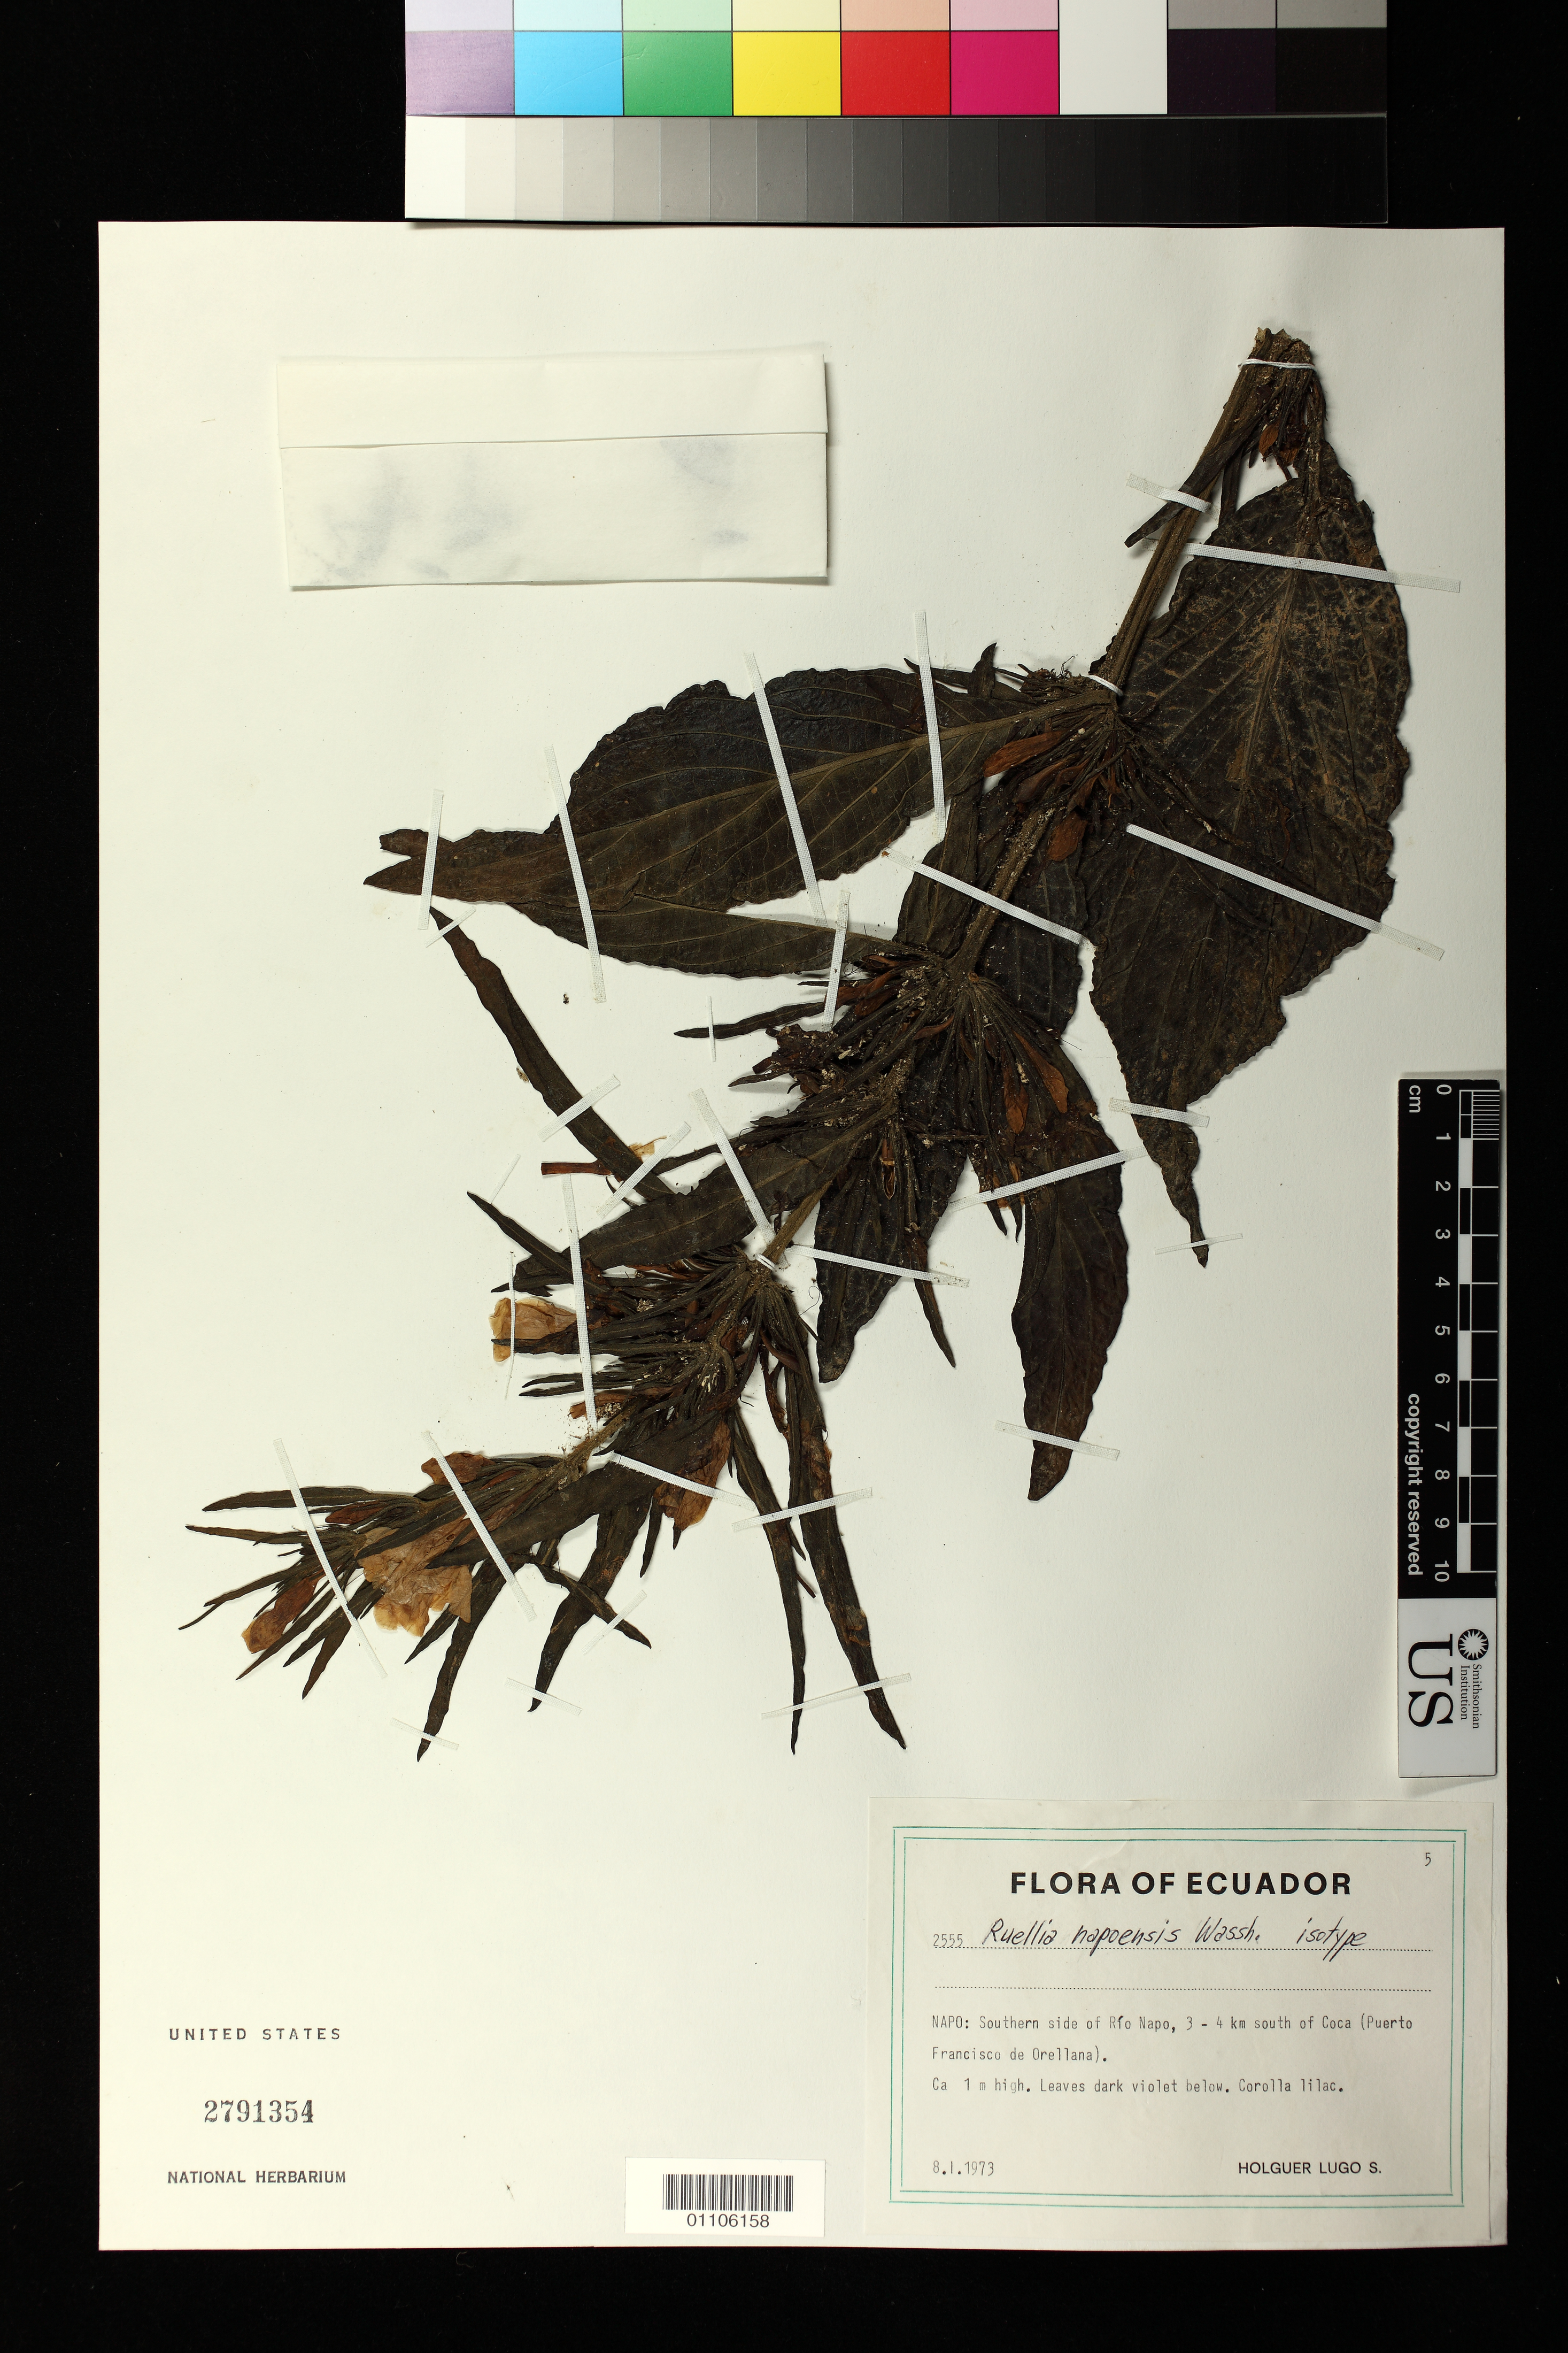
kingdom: Plantae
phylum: Tracheophyta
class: Magnoliopsida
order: Lamiales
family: Acanthaceae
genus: Ruellia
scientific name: Ruellia napoensis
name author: Wassh.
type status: Isotype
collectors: H. Lugo S.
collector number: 2555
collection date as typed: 08 Jan 1973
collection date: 1973-01-08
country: Ecuador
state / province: Napo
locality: Southern side of Rio Napo, 3-4 km S of Coca (Puerto Francisco de Orellana)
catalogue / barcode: US 2791354